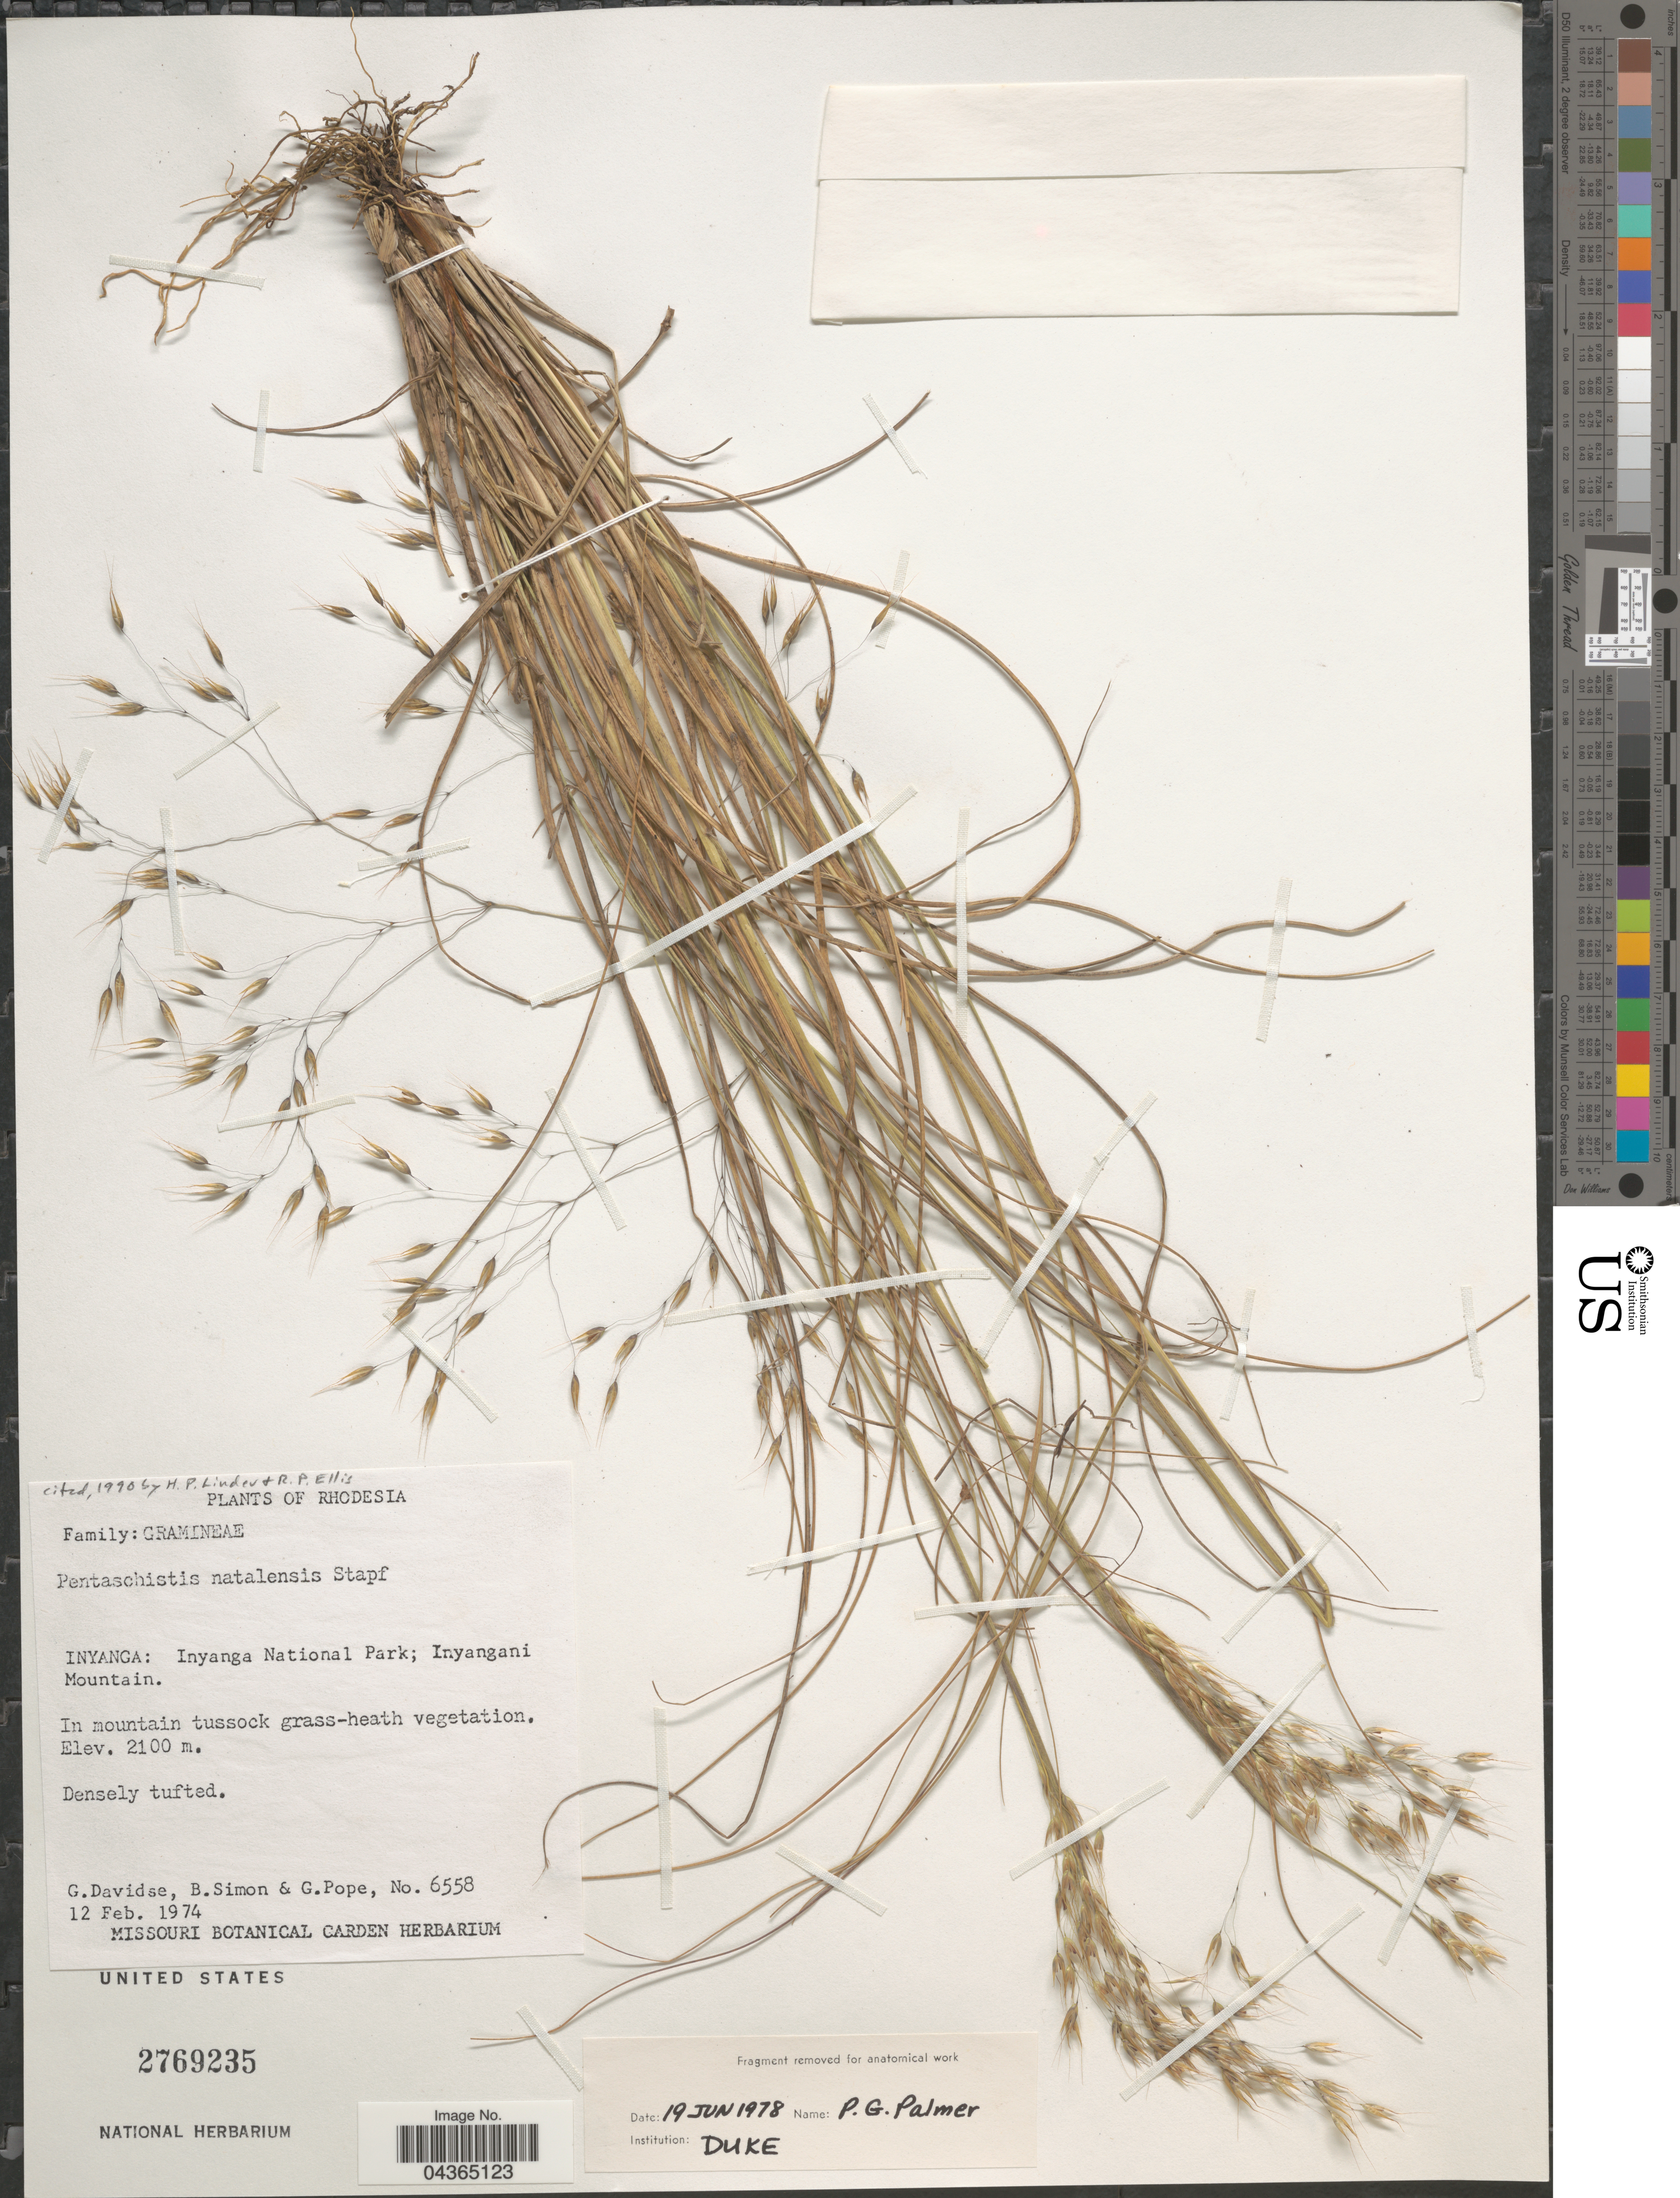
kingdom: Plantae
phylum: Tracheophyta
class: Liliopsida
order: Poales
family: Poaceae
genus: Pentameris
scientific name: Pentameris natalensis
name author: (Stapf) Galley & H.P. Linder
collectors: G. Davidse, B. Simon & G. Pope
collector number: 6558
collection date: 1974-02-12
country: Zimbabwe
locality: Rhodesia. Inyanga: Inyanga National Park; Inyangani Mountain.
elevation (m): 2100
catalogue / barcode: US 2769235